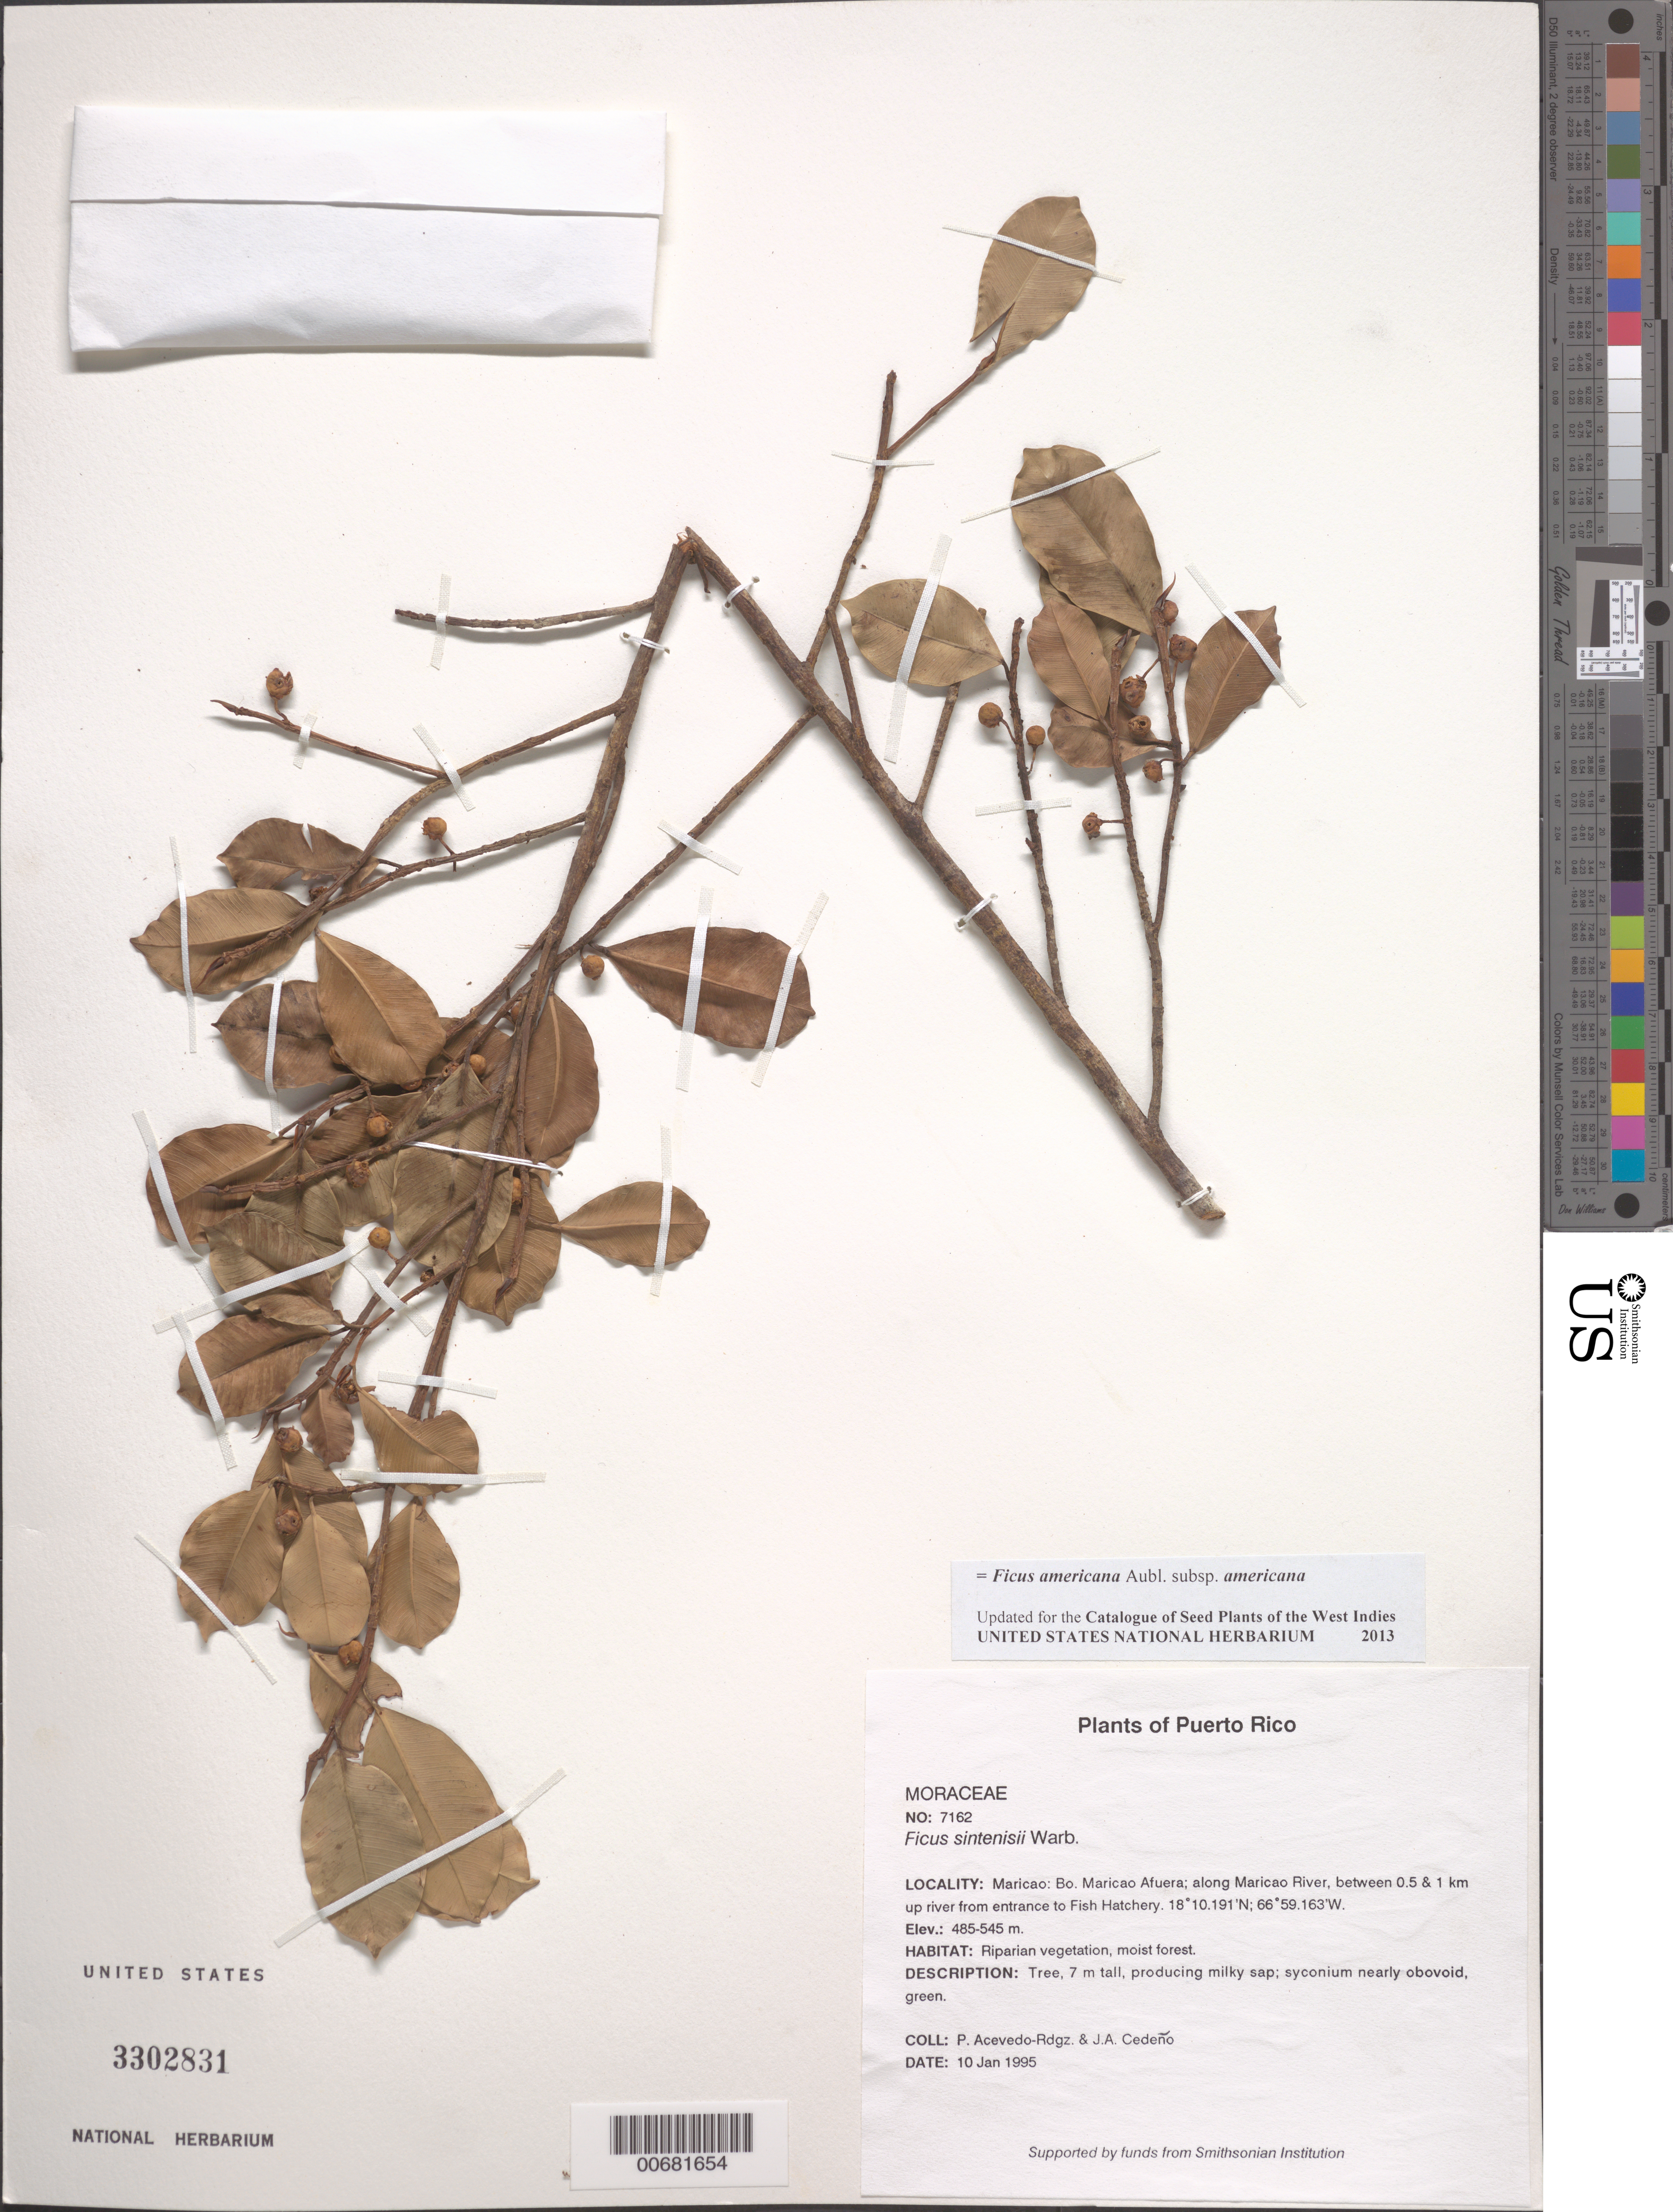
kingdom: Plantae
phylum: Tracheophyta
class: Magnoliopsida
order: Rosales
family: Moraceae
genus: Ficus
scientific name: Ficus sintenisii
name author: Warb.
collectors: P. Acevedo-Rodr. & J. A. Cedeño M.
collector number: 7162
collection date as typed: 10 Jan 1995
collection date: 1995-01-10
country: Puerto Rico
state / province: Maricao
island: Puerto Rico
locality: Maricao: Bo. Maricao Afuera; along Maricao River, between 0.5 & 1 km up river from entrance to Fish Hatchery.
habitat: Riparian vegetation, moist forest.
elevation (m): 485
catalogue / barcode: US 3302831